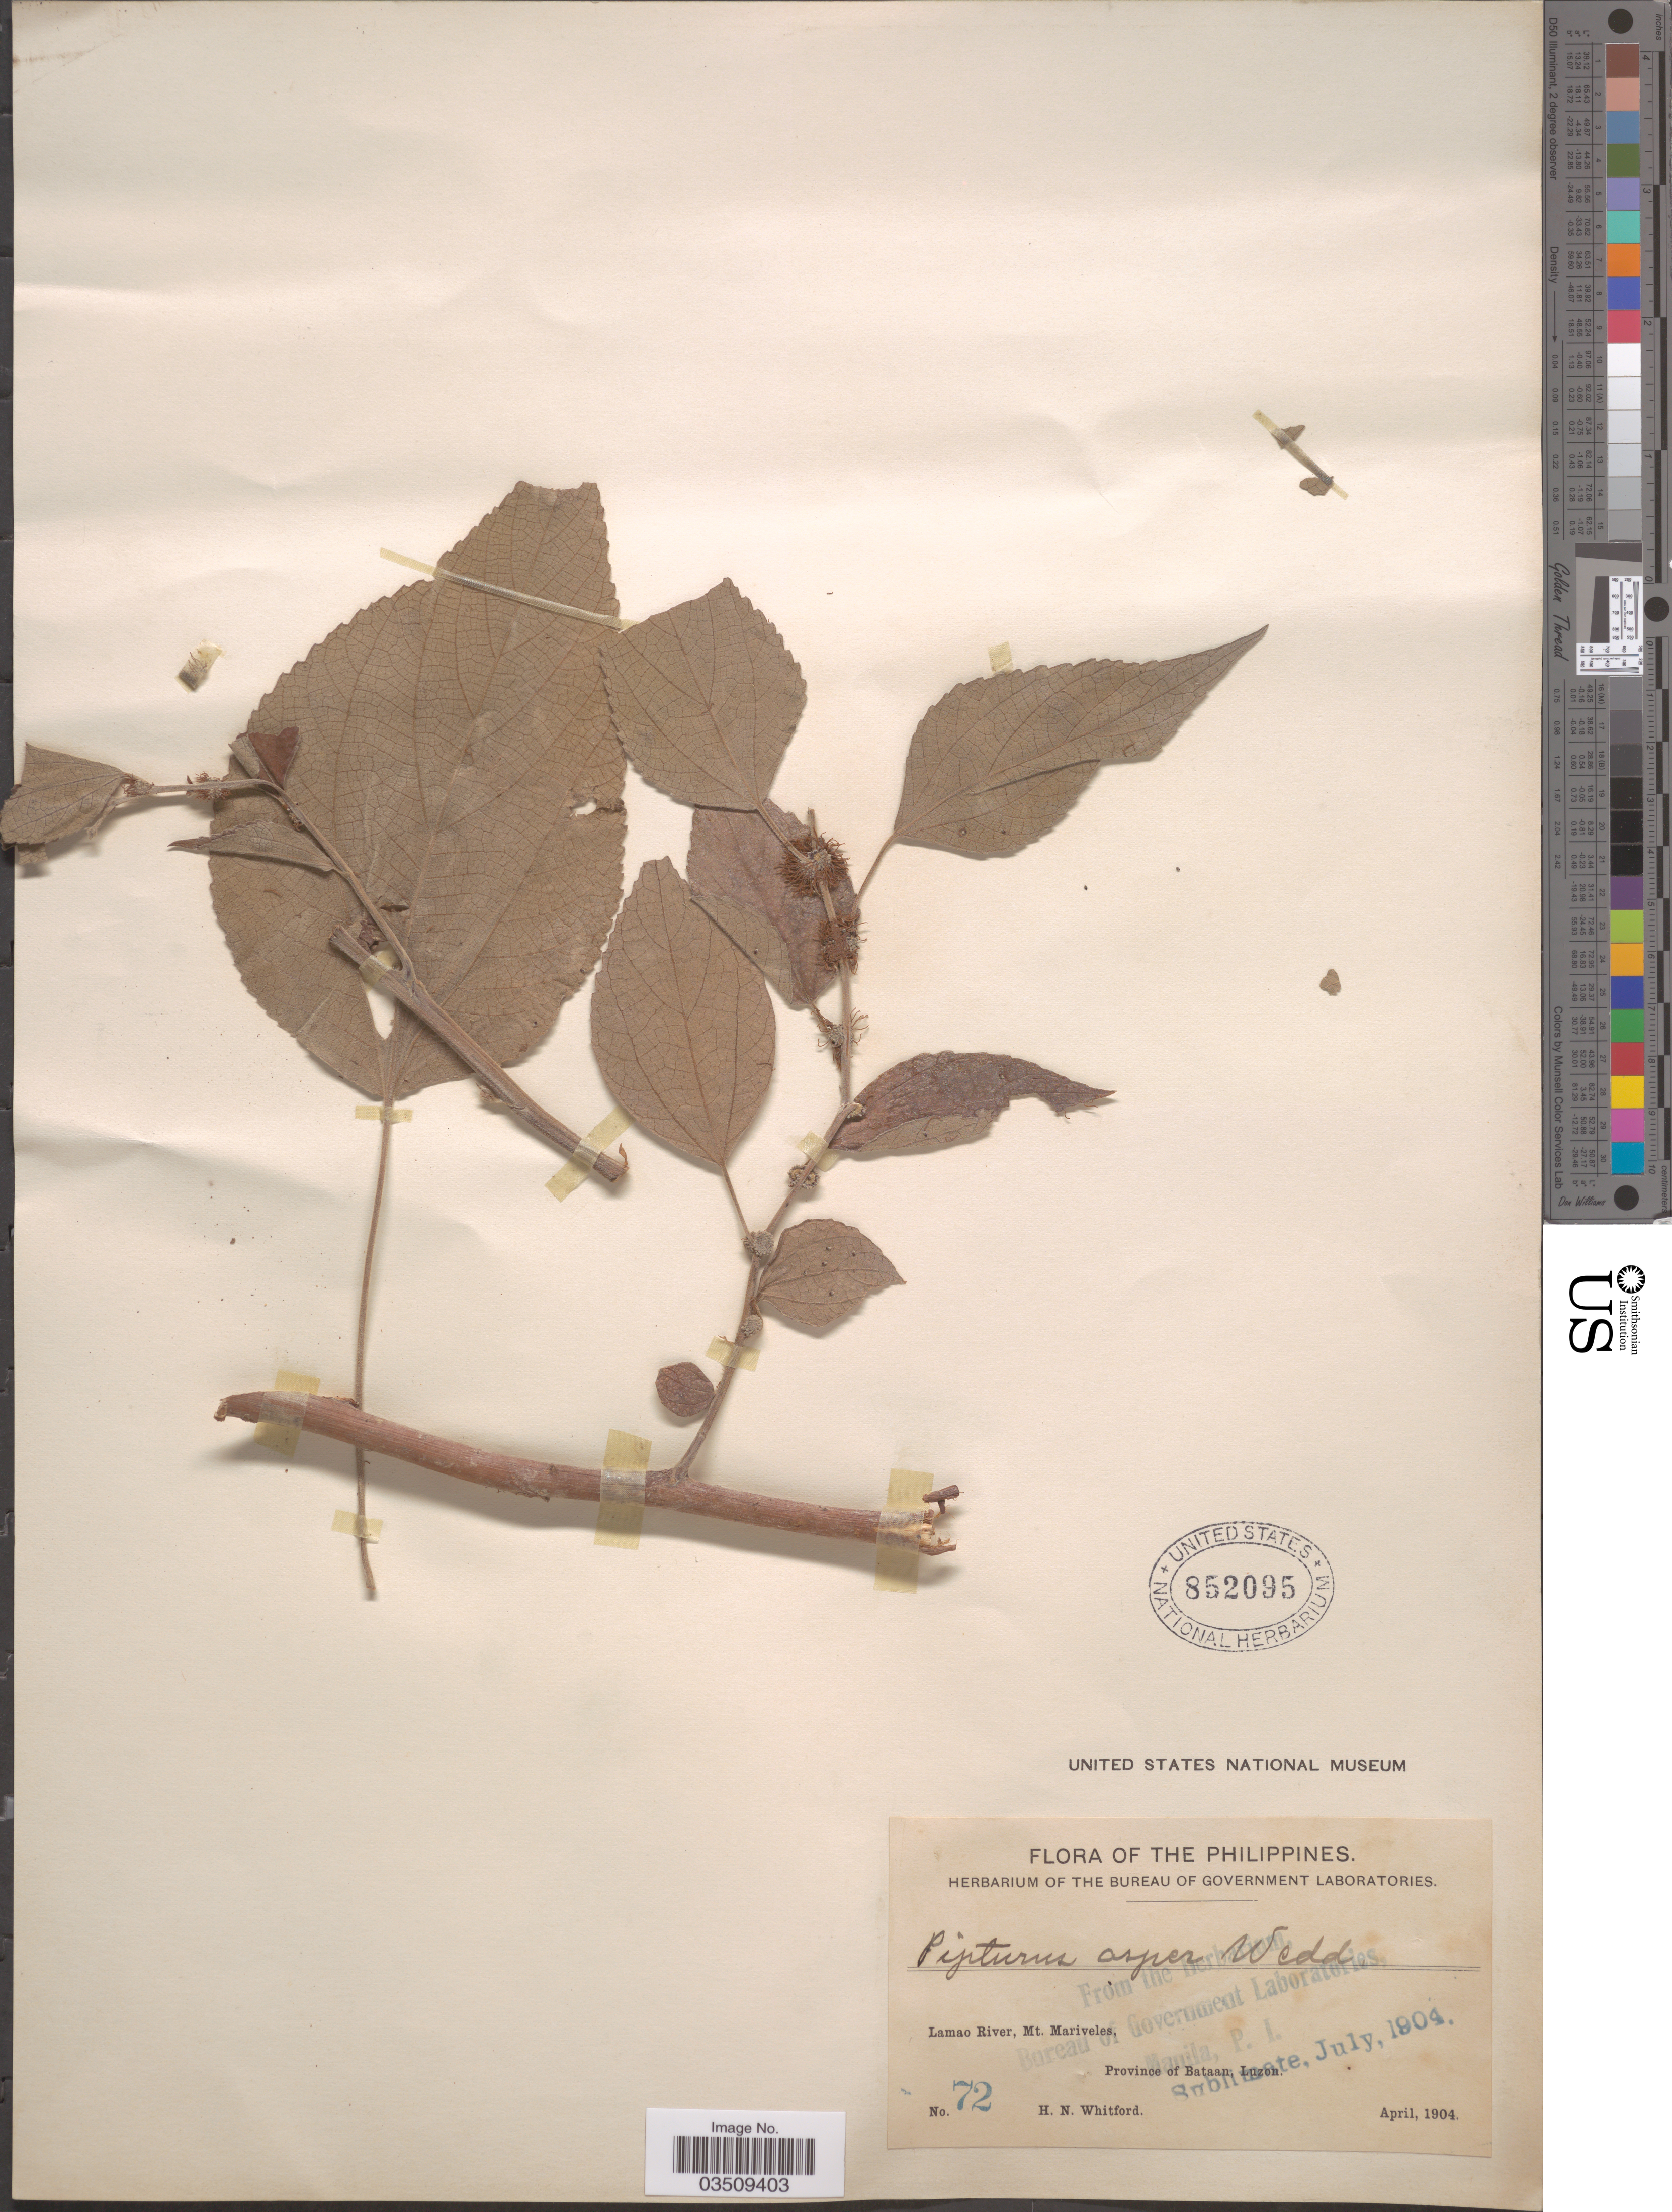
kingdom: Plantae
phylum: Tracheophyta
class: Magnoliopsida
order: Rosales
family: Urticaceae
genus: Pipturus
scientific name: Pipturus arborescens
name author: (Link) C.B. Rob.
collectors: H. N. Whitford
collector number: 72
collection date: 1904-04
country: Philippines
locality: Lamao River, Mt. Mariveles. Province of Bataan, Luzon.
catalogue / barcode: US 852095